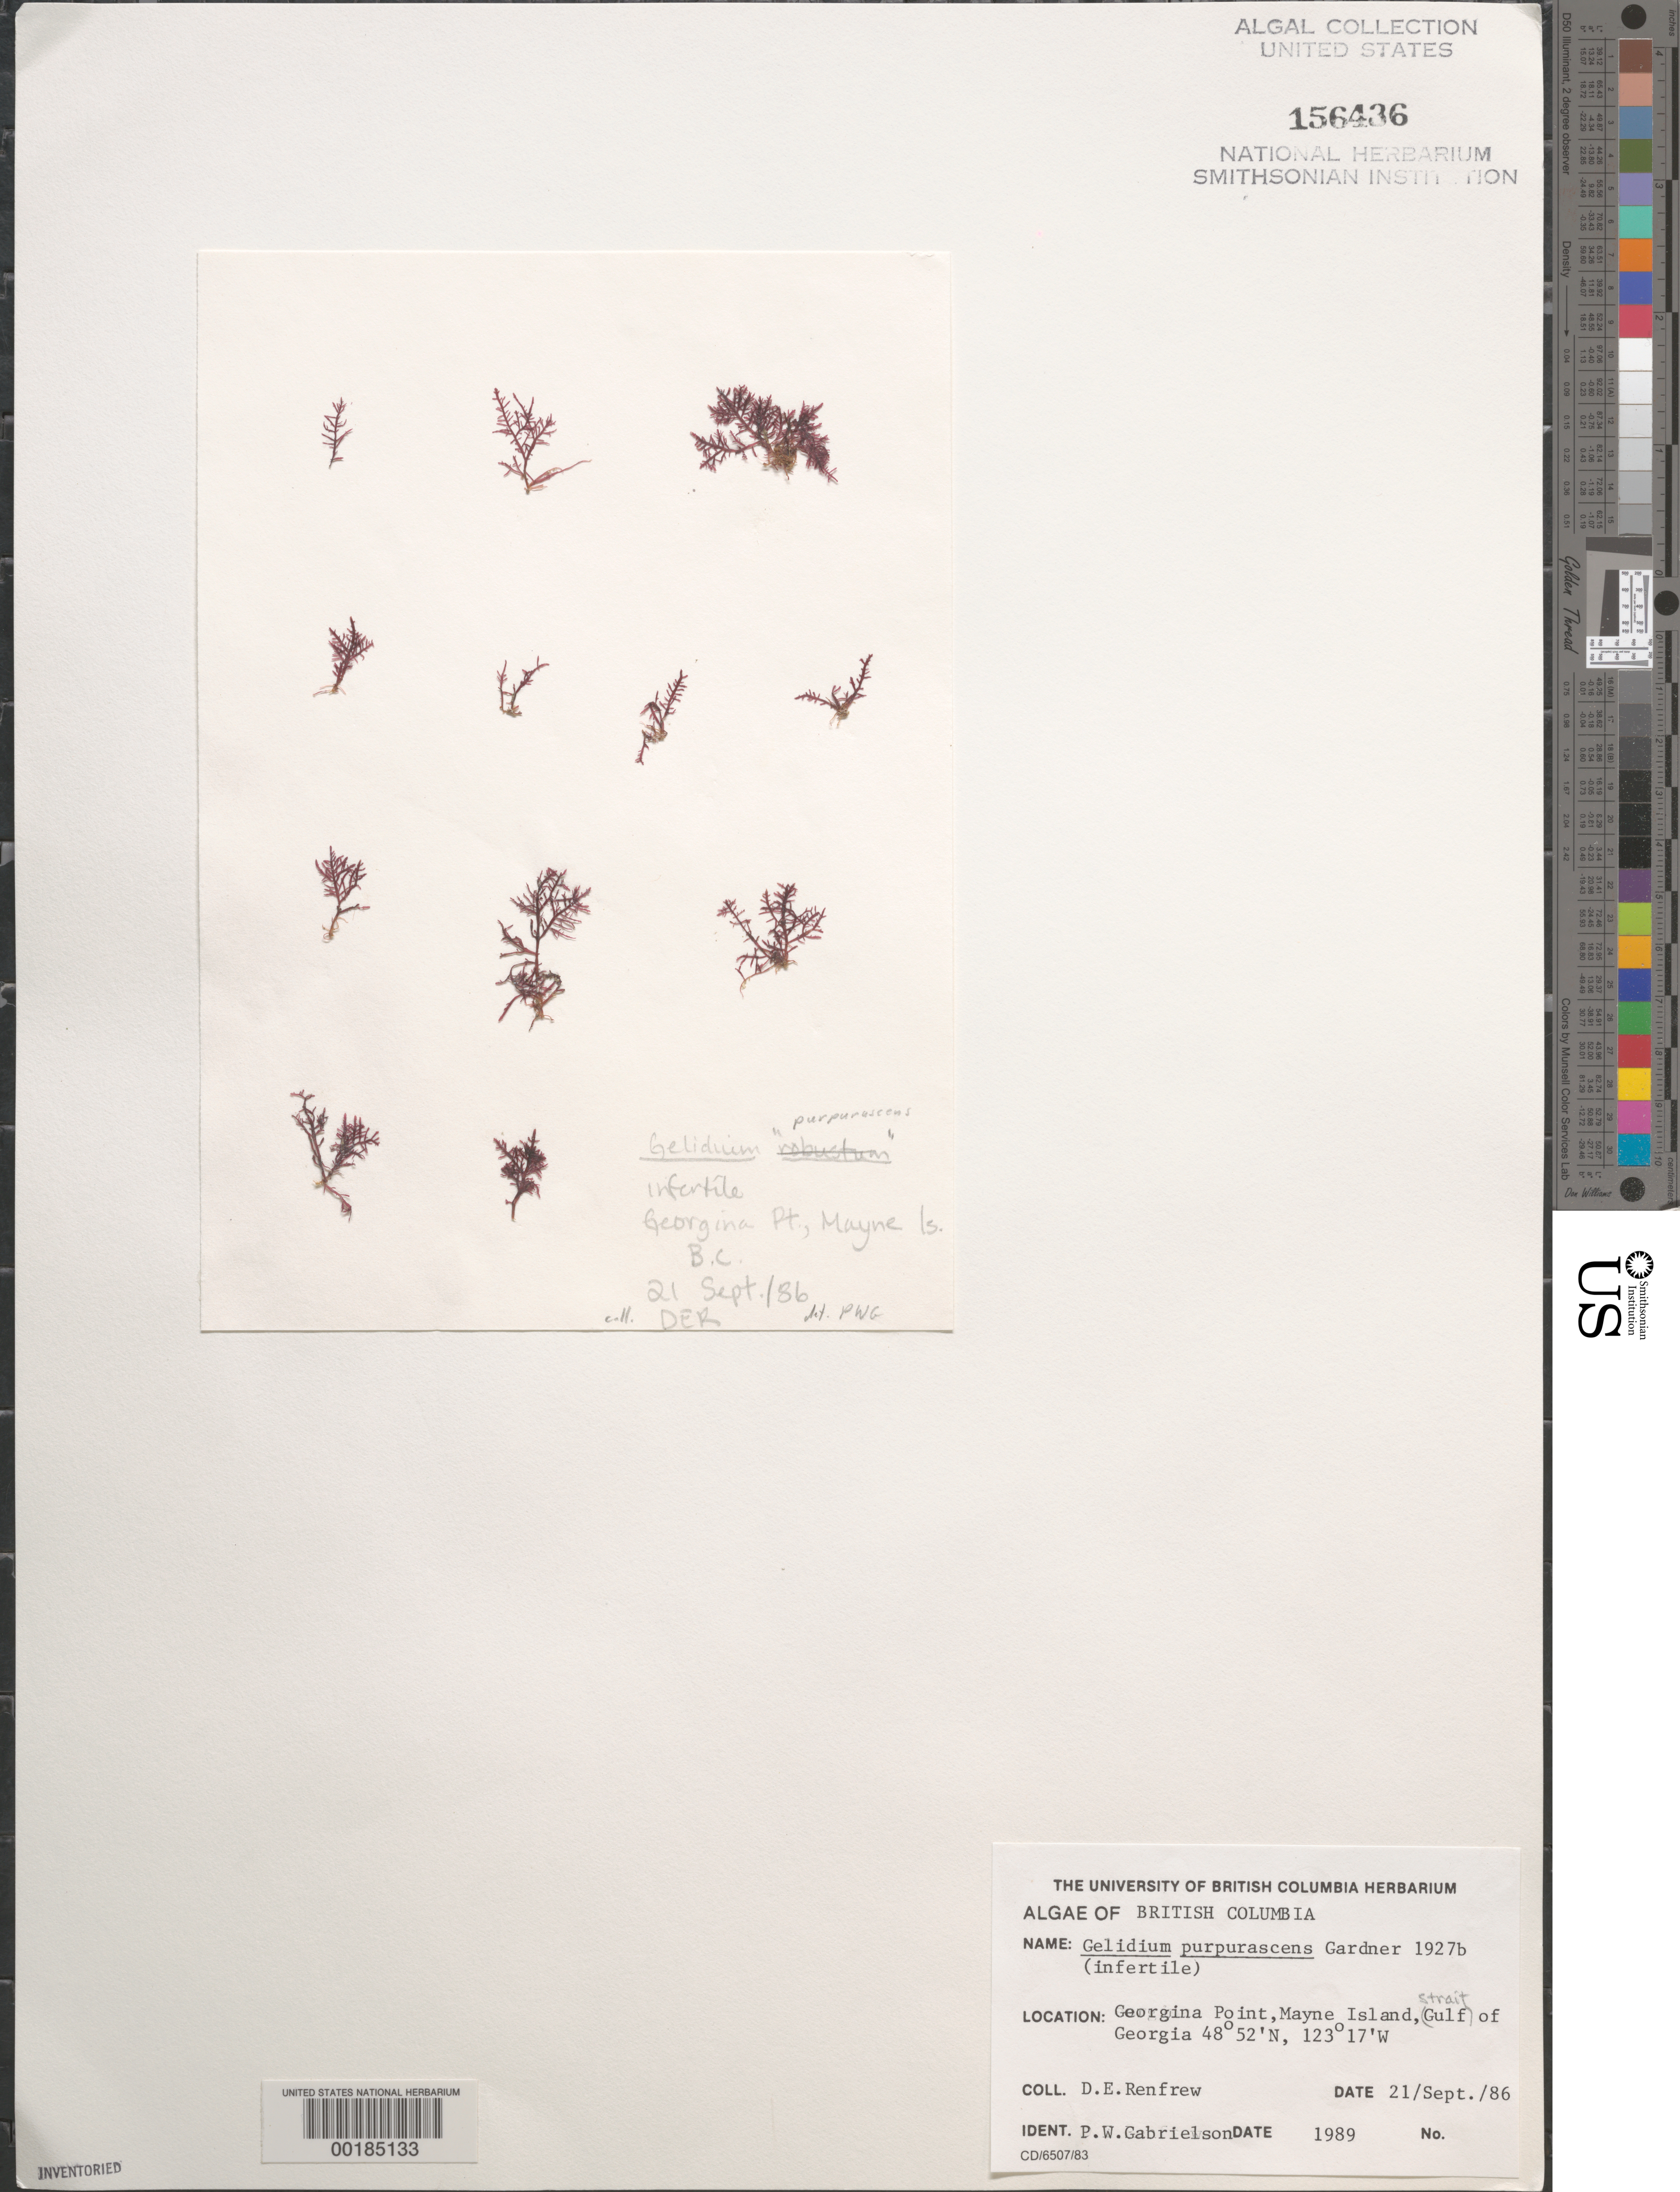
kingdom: Plantae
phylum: Rhodophyta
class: Florideophyceae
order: Gelidiales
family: Gelidiaceae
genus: Gelidium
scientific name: Gelidium purpurascens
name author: N.L. Gardner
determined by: Gabrielson, P. W.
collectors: D. Renfrew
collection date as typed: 21 Sep 1986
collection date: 1986-09-21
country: Canada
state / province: British Columbia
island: Mayne Island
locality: Georgina Point, Strait of Georgia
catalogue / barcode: US 156436